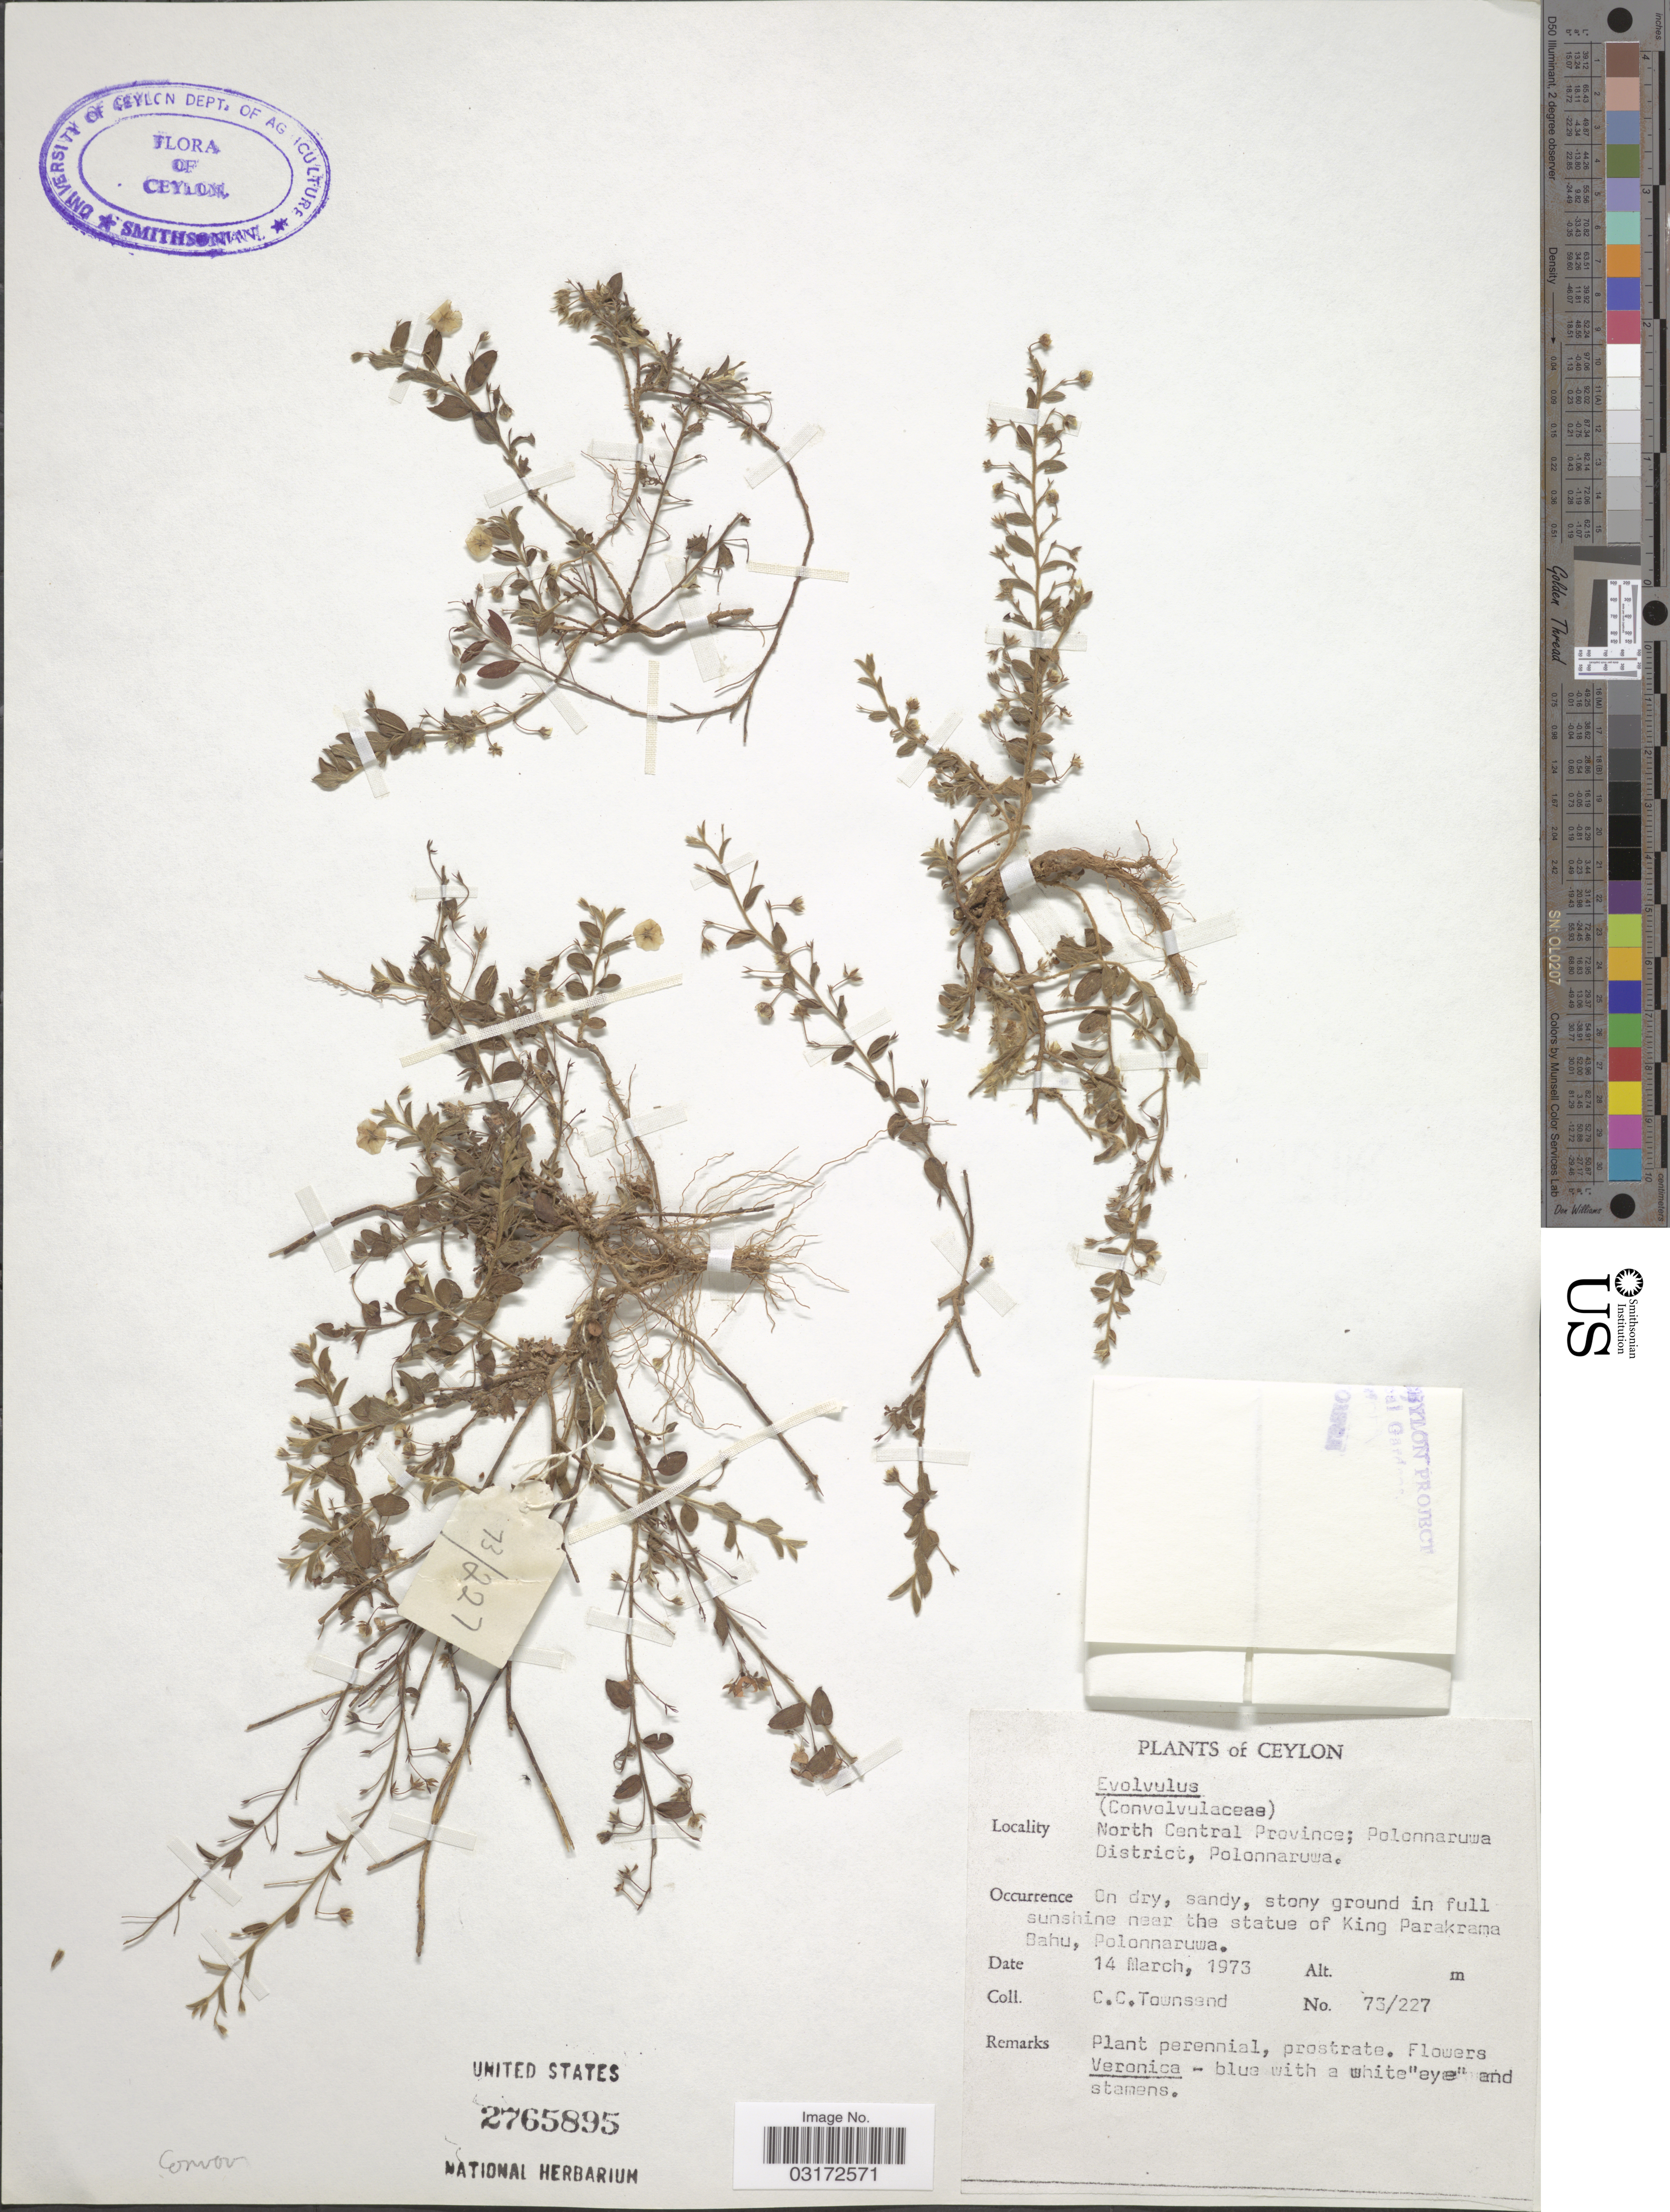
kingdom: Plantae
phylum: Tracheophyta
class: Magnoliopsida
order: Solanales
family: Convolvulaceae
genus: Evolvulus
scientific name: Evolvulus sp.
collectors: C. C. Townsend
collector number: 73/227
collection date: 1973-03-14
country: Sri Lanka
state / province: North Central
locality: Ceylon. North Central Province; Polonnaruwa Districtm Polonnaruwa. On dry, sandy, stony ground in full sunshine near the statue of King Parakrama Bahu.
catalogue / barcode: US 2765895